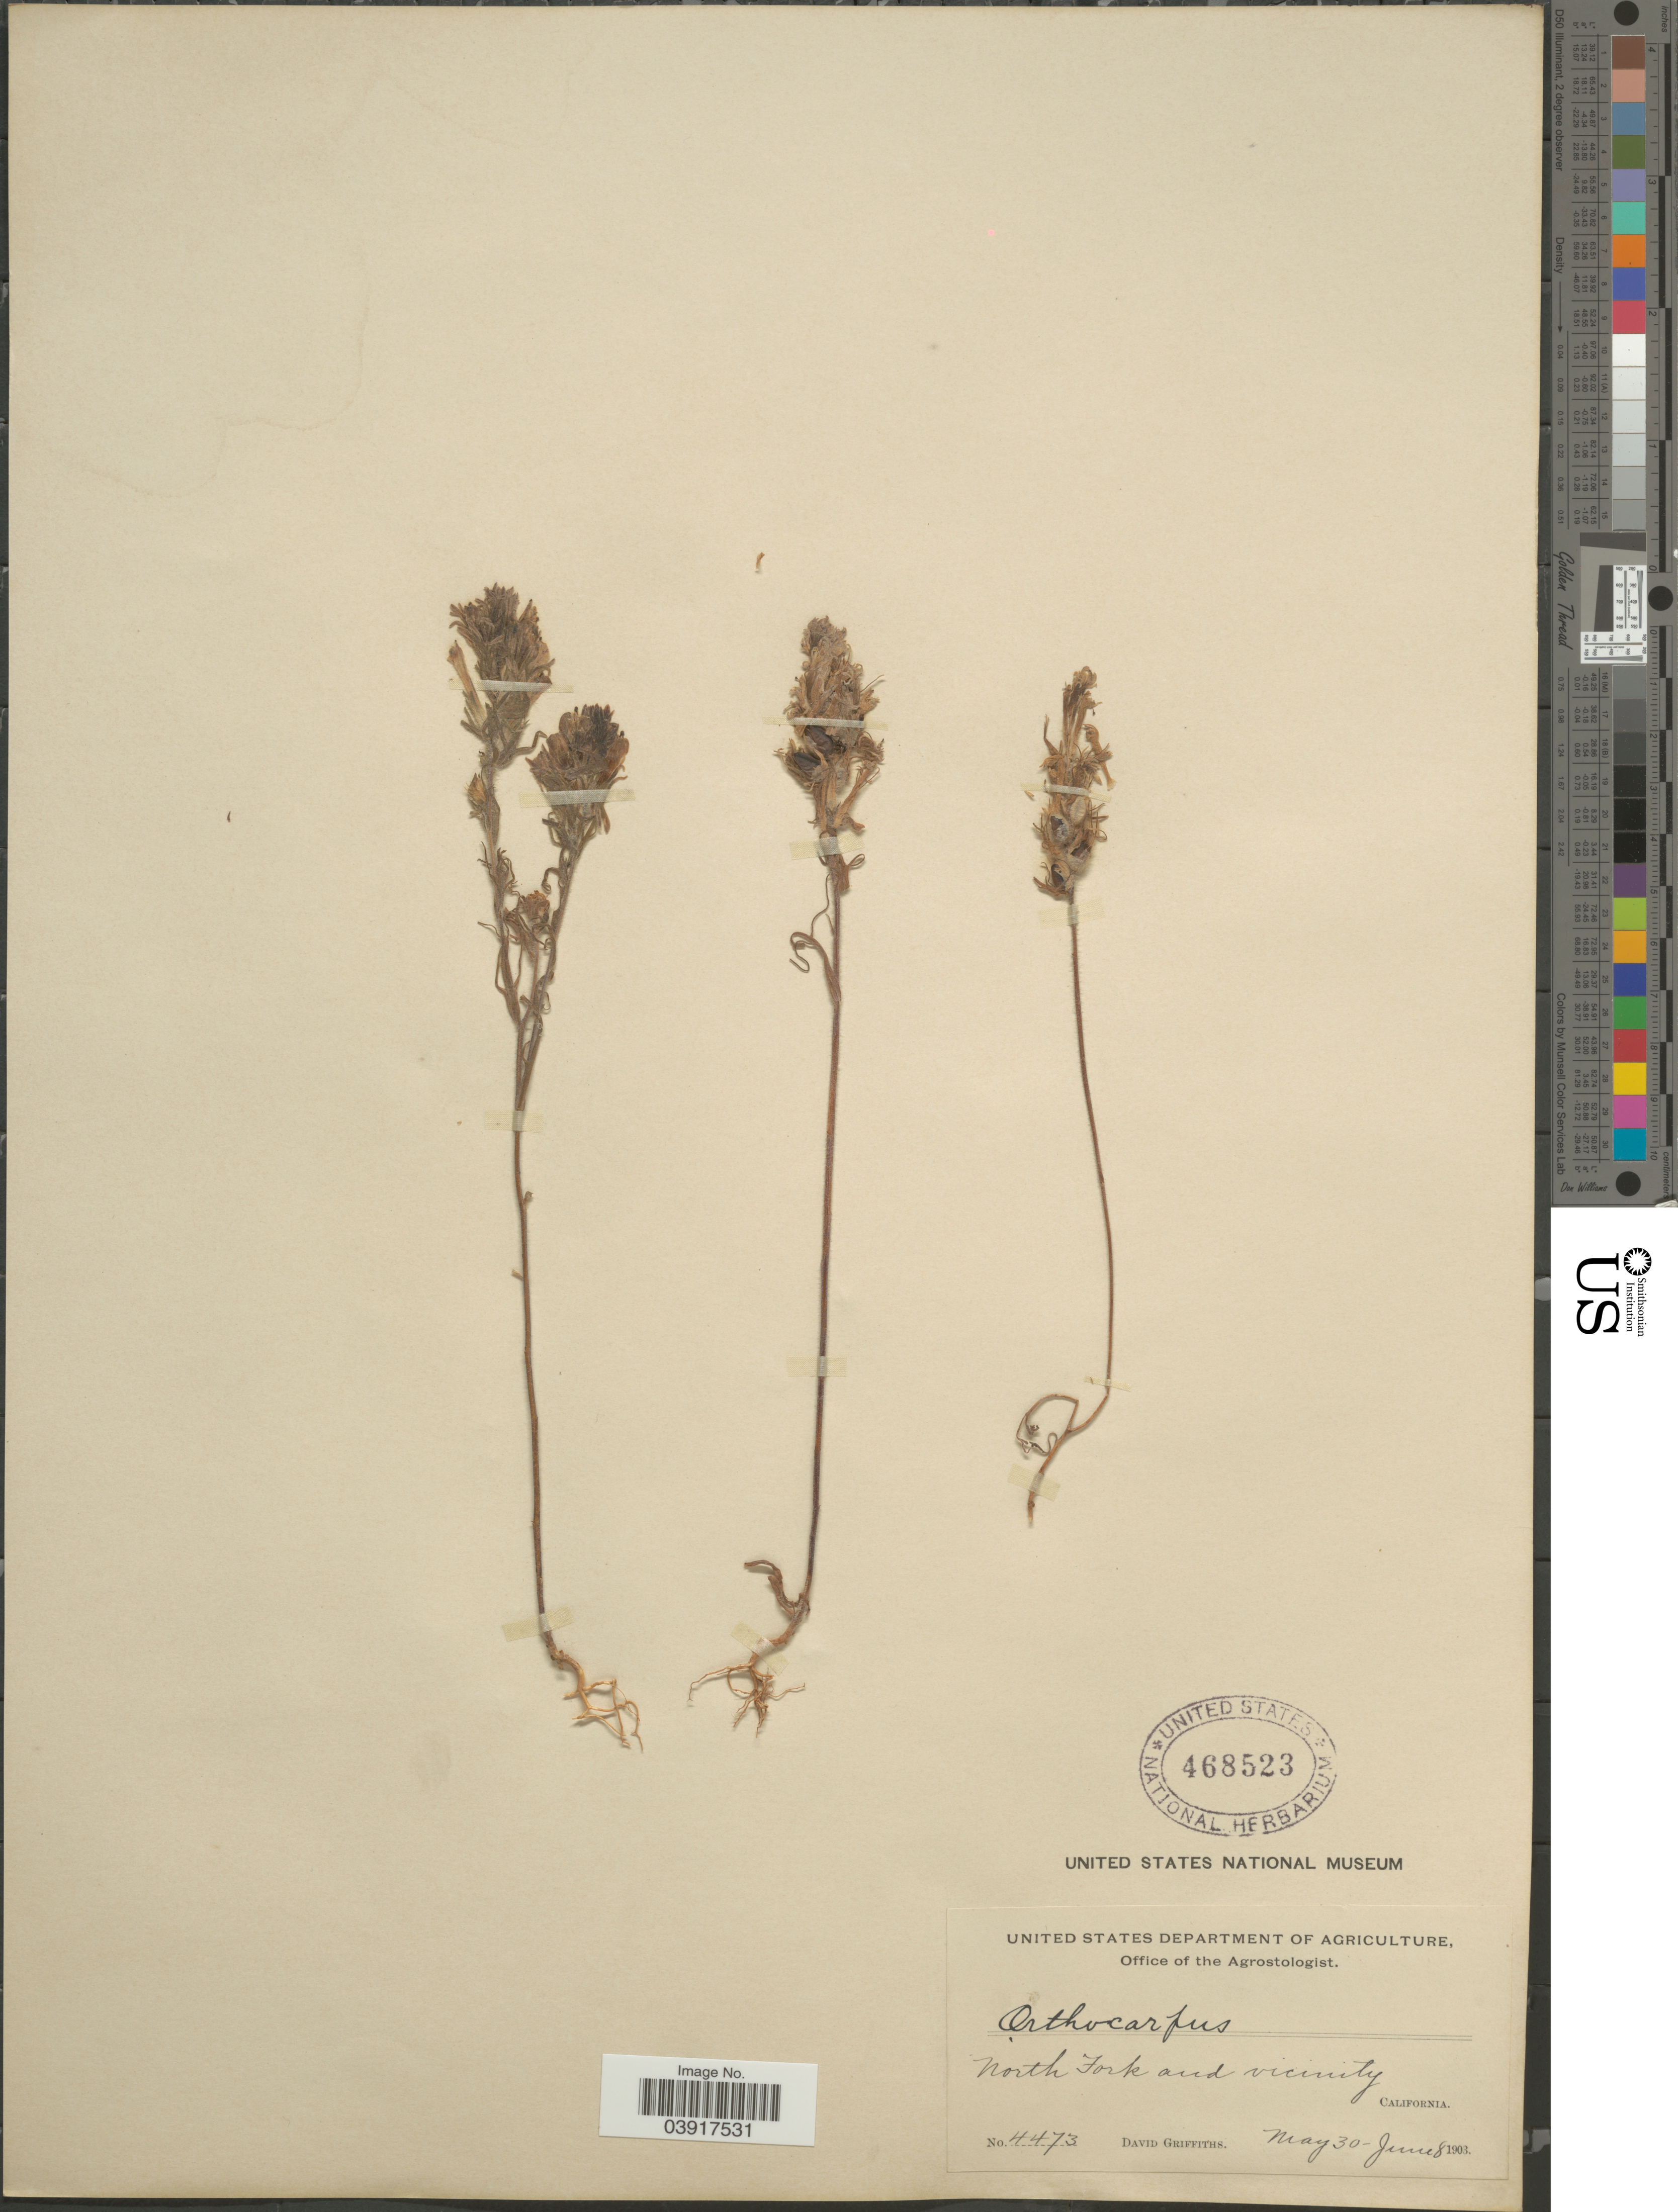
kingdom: Plantae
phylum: Tracheophyta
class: Magnoliopsida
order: Lamiales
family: Orobanchaceae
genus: Orthocarpus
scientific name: Orthocarpus lacerus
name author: Benth.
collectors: D. Griffiths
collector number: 4473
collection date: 1903-05-30/1903-06-08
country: United States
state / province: California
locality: North Fork and vicinity.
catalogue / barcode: US 468523